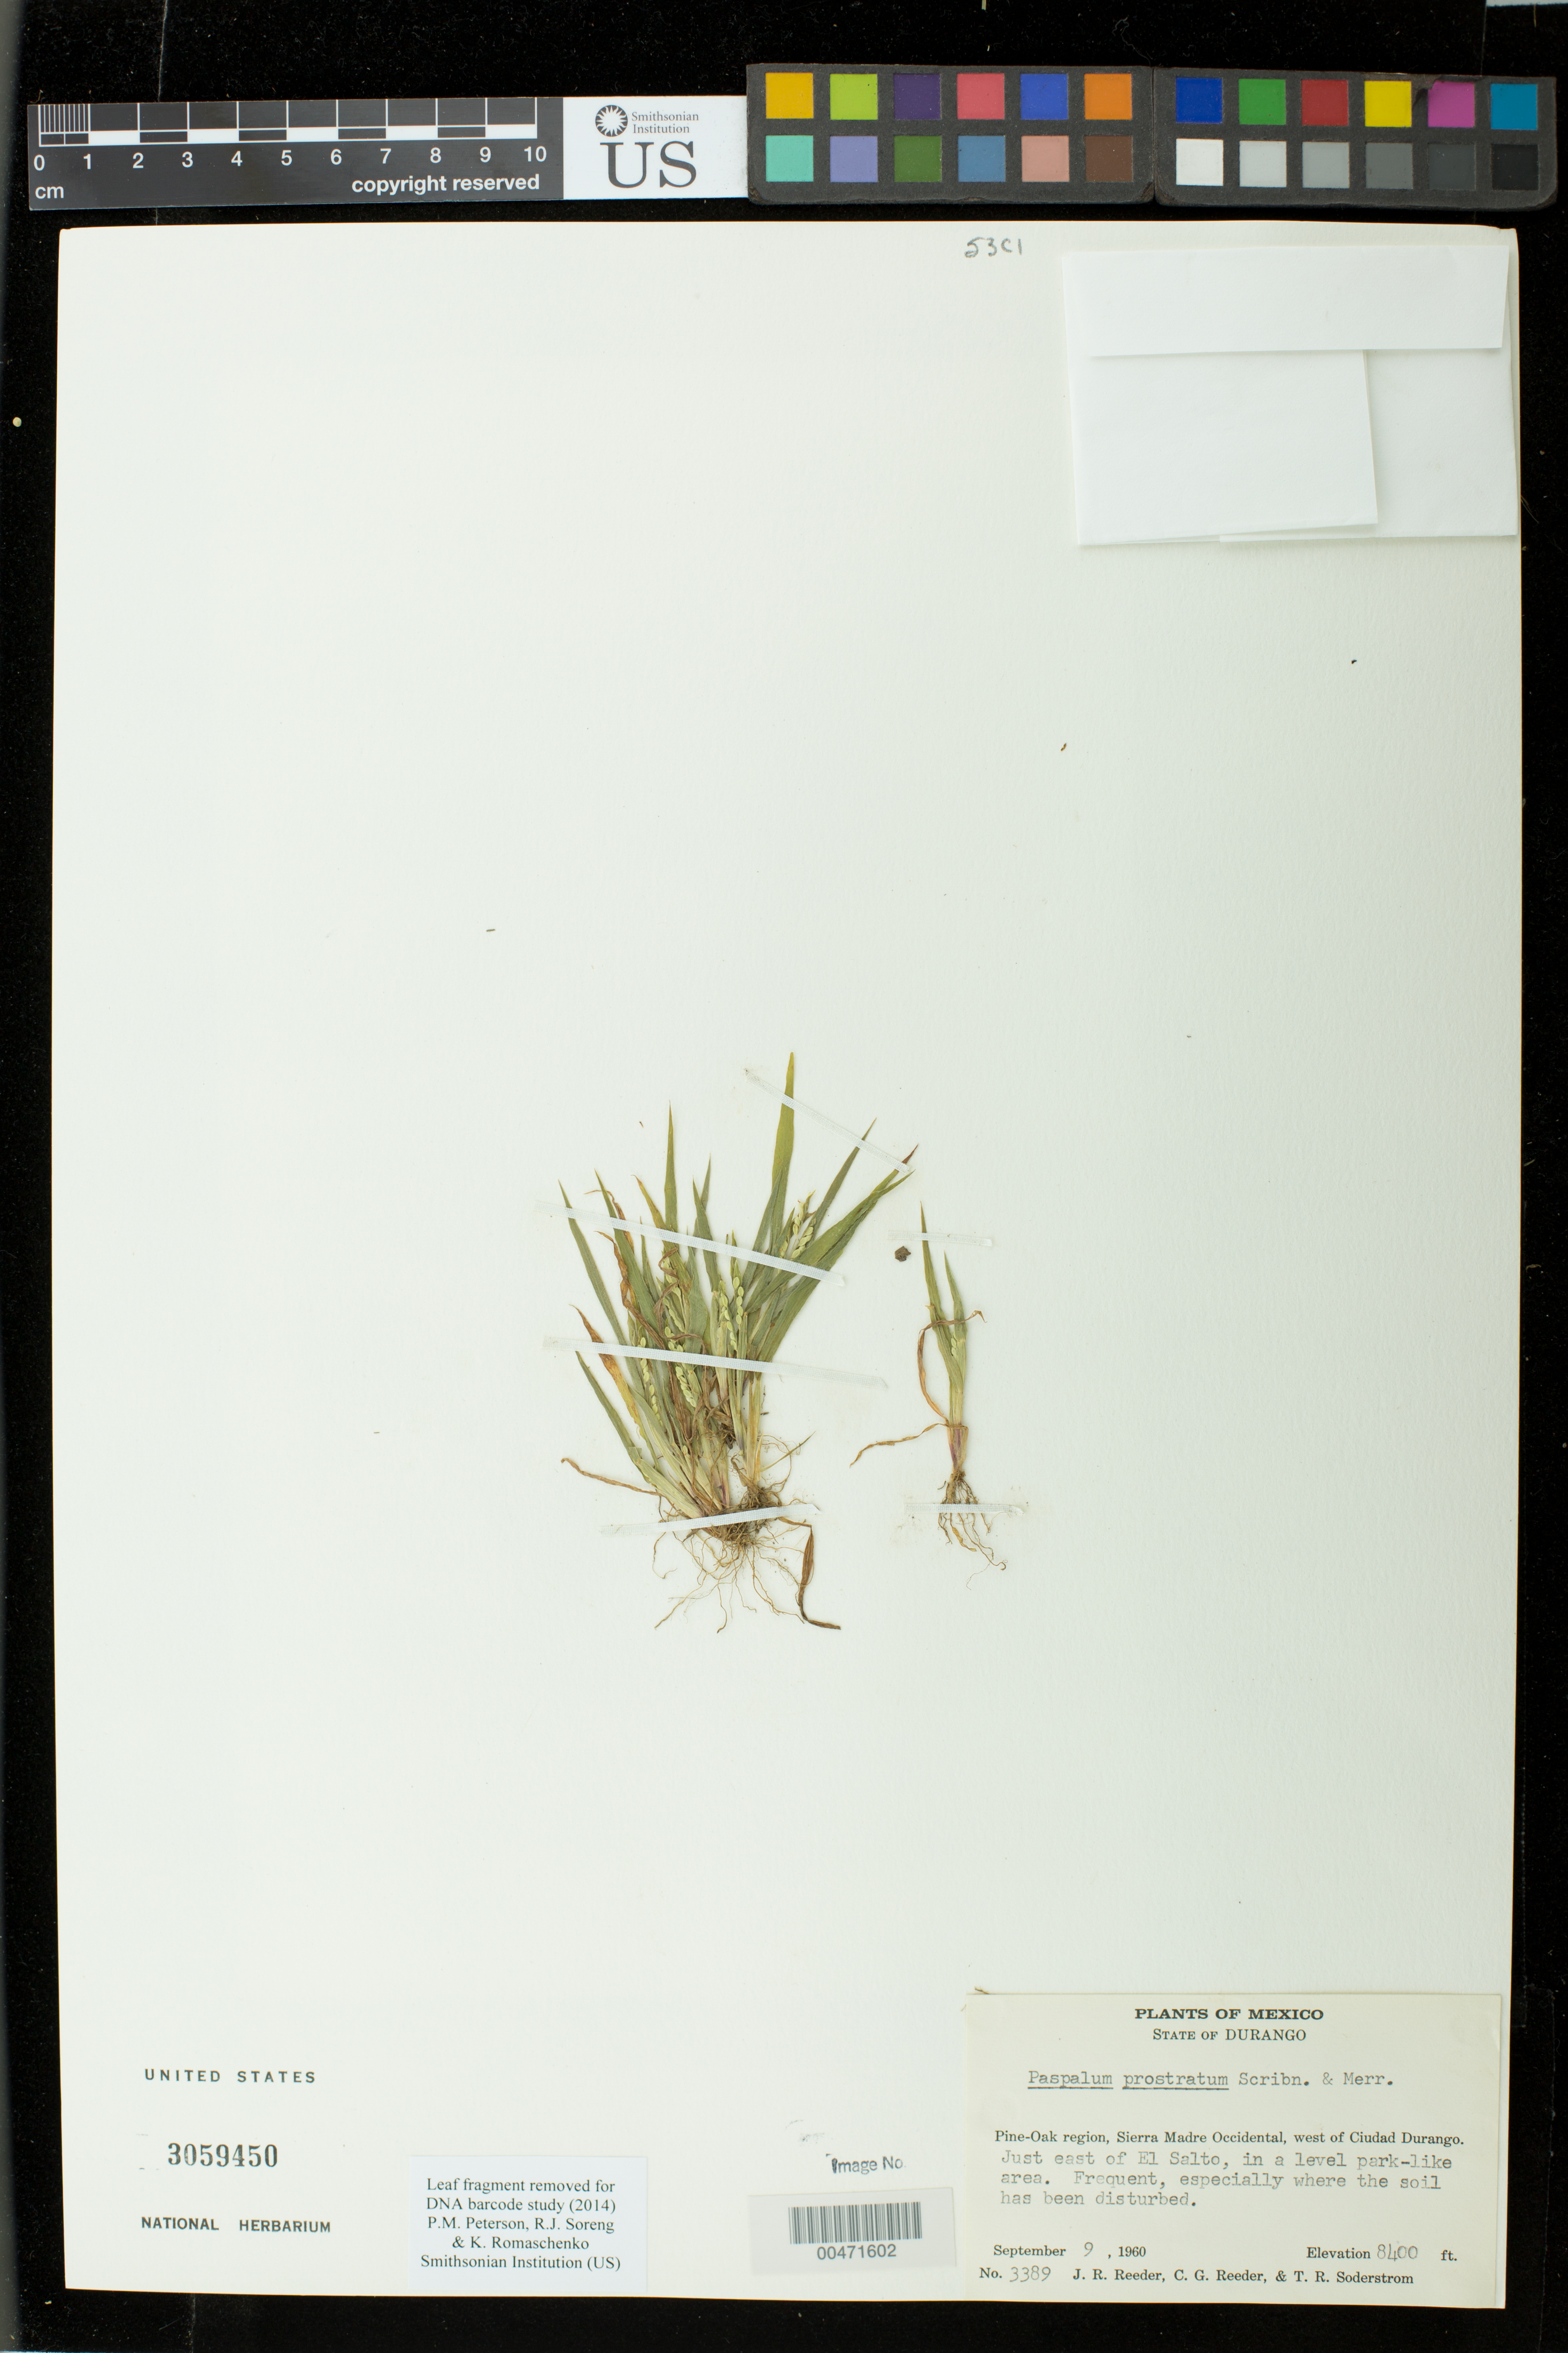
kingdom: Plantae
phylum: Tracheophyta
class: Liliopsida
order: Poales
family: Poaceae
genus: Paspalum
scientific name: Paspalum prostratum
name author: Scribn. & Merr.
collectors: J. R. Reeder, C. G. Reeder & T. R. Soderstrom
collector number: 3389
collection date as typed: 9 Sep 1960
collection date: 1960-09-09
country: Mexico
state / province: Durango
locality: Sierra Madre Occidental, W of Ciudad Durango, just E of El Salto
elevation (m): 2560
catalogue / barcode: US 3059450